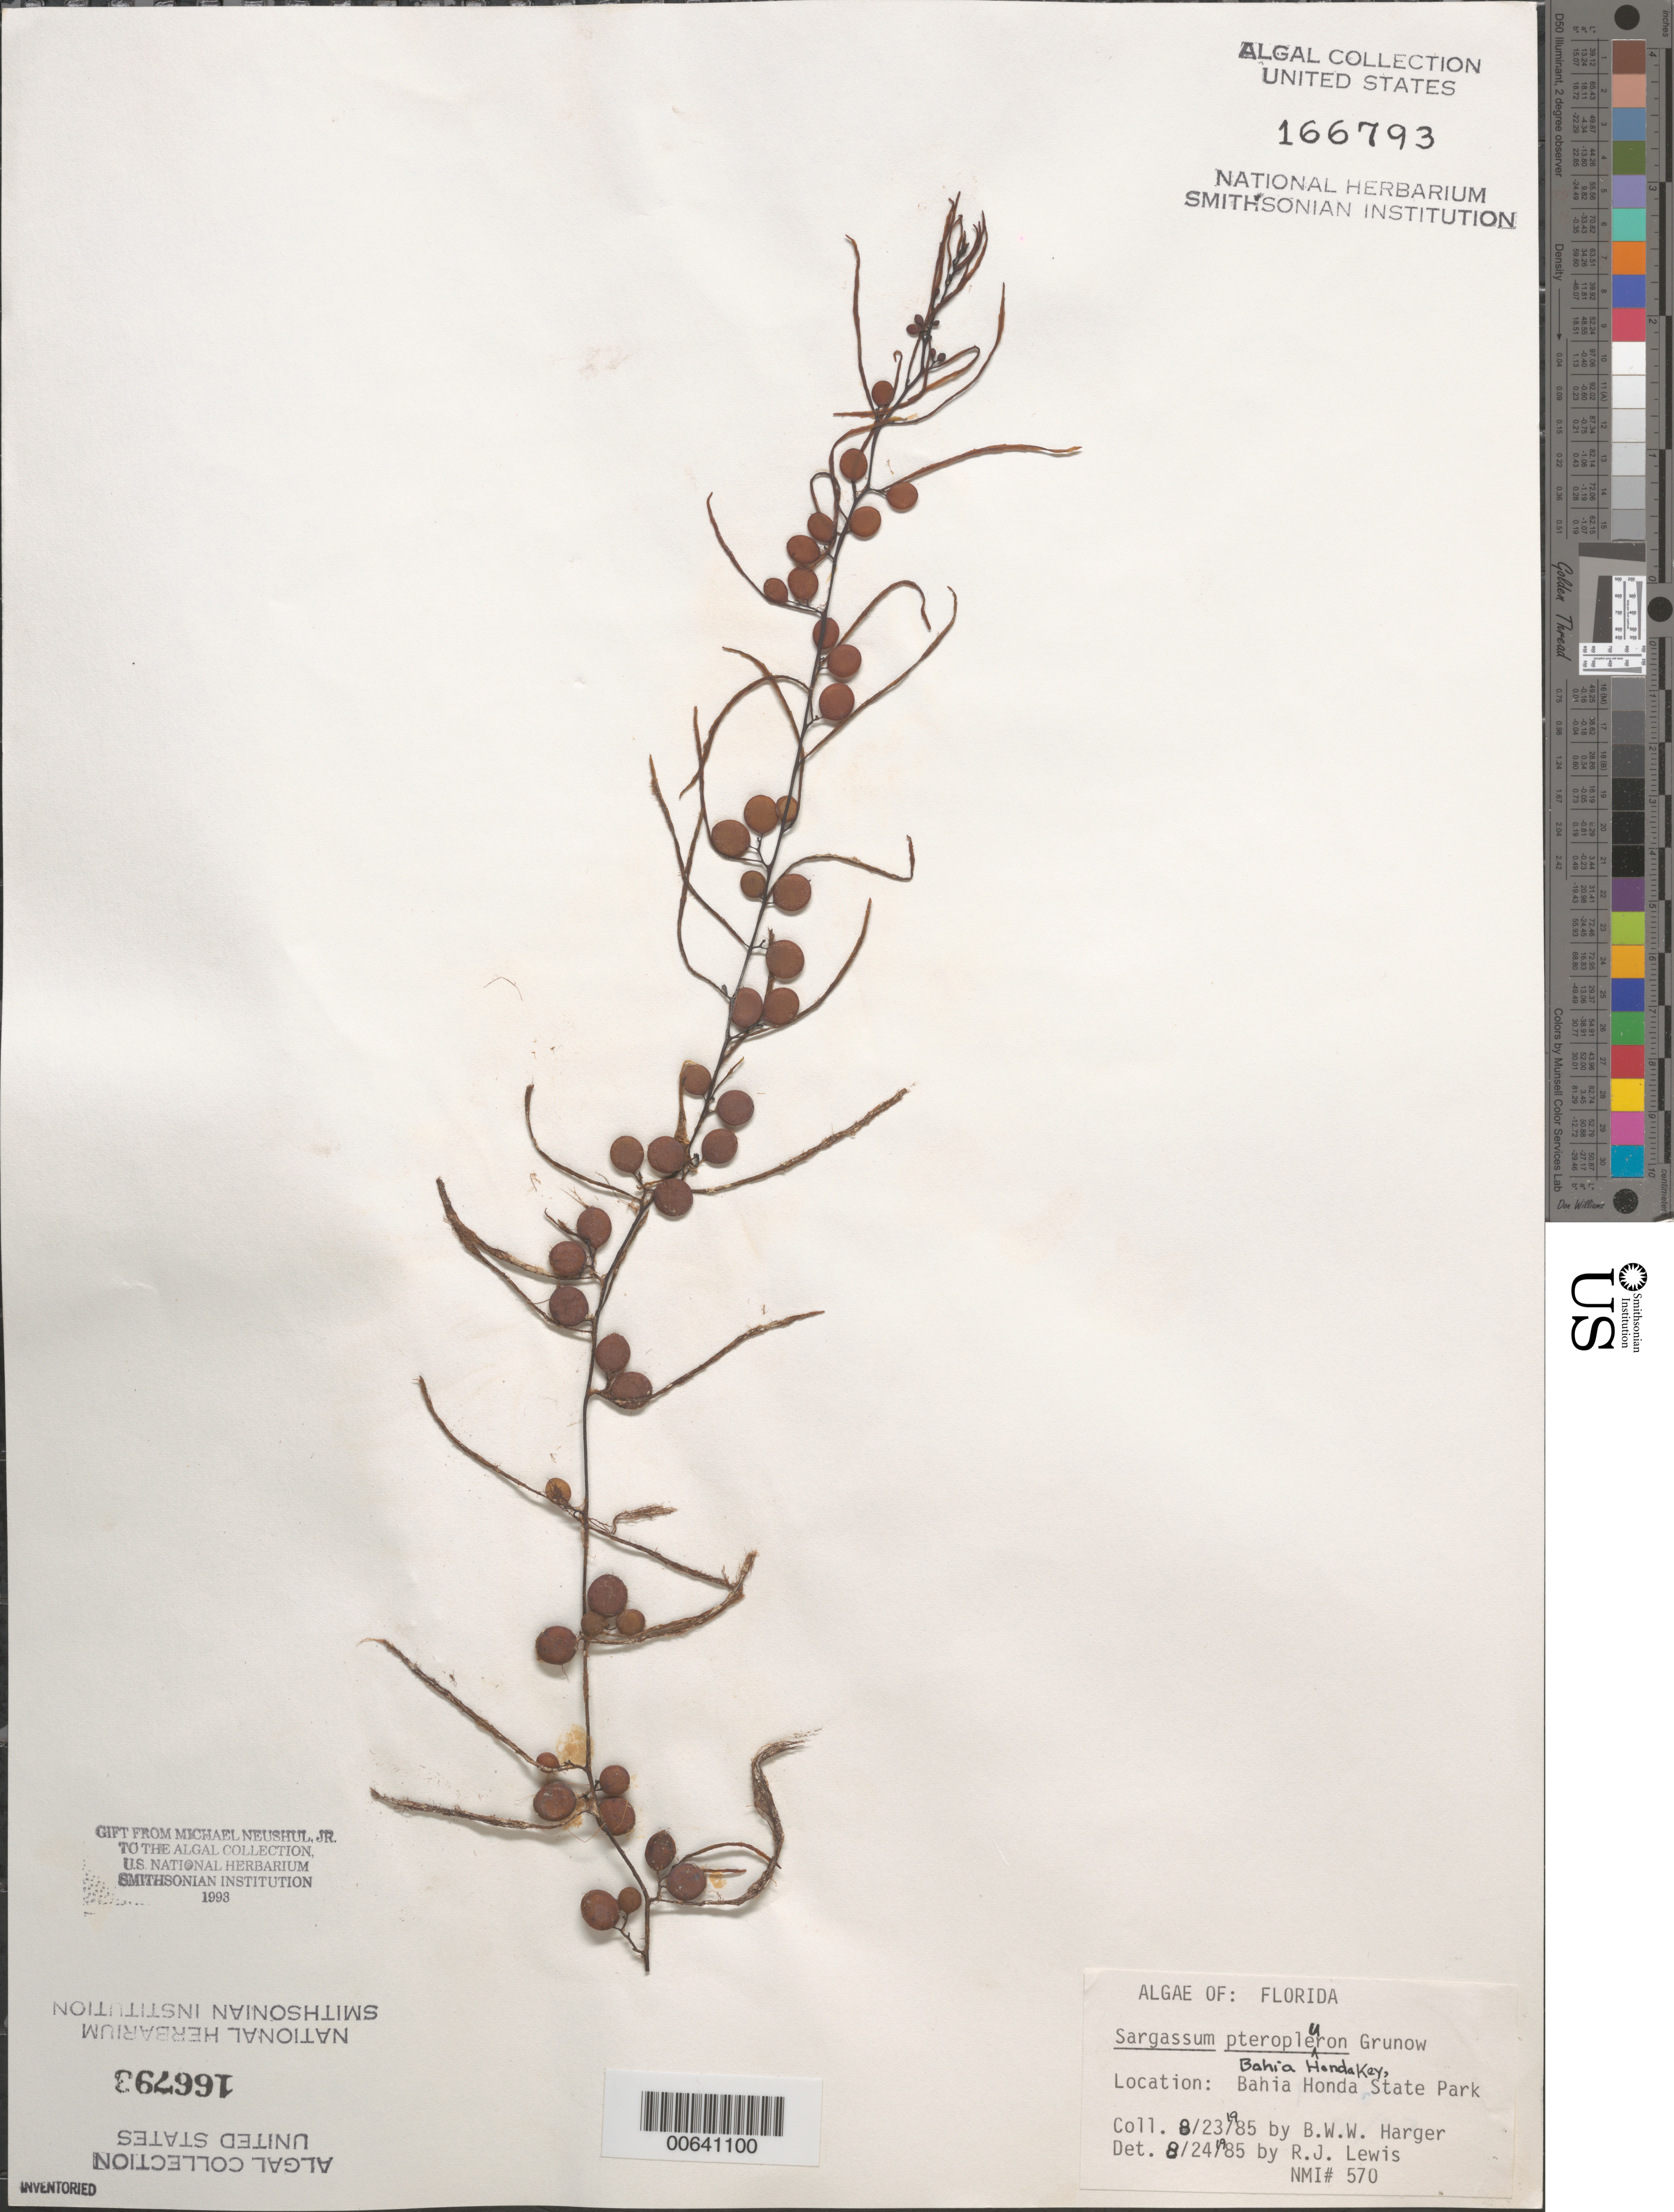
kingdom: Chromista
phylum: Ochrophyta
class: Phaeophyceae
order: Fucales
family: Sargassaceae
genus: Sargassum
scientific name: Sargassum pteropleuron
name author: Grunow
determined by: Lewis, R. J.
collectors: B. W. Harger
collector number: NMI 570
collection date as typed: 23 Aug 1985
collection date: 1985-08-23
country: United States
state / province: Florida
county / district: Monroe County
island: Bahia Honda Key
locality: Bahia Honda State Park [Bahia Honda Key State Park]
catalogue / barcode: US 166793